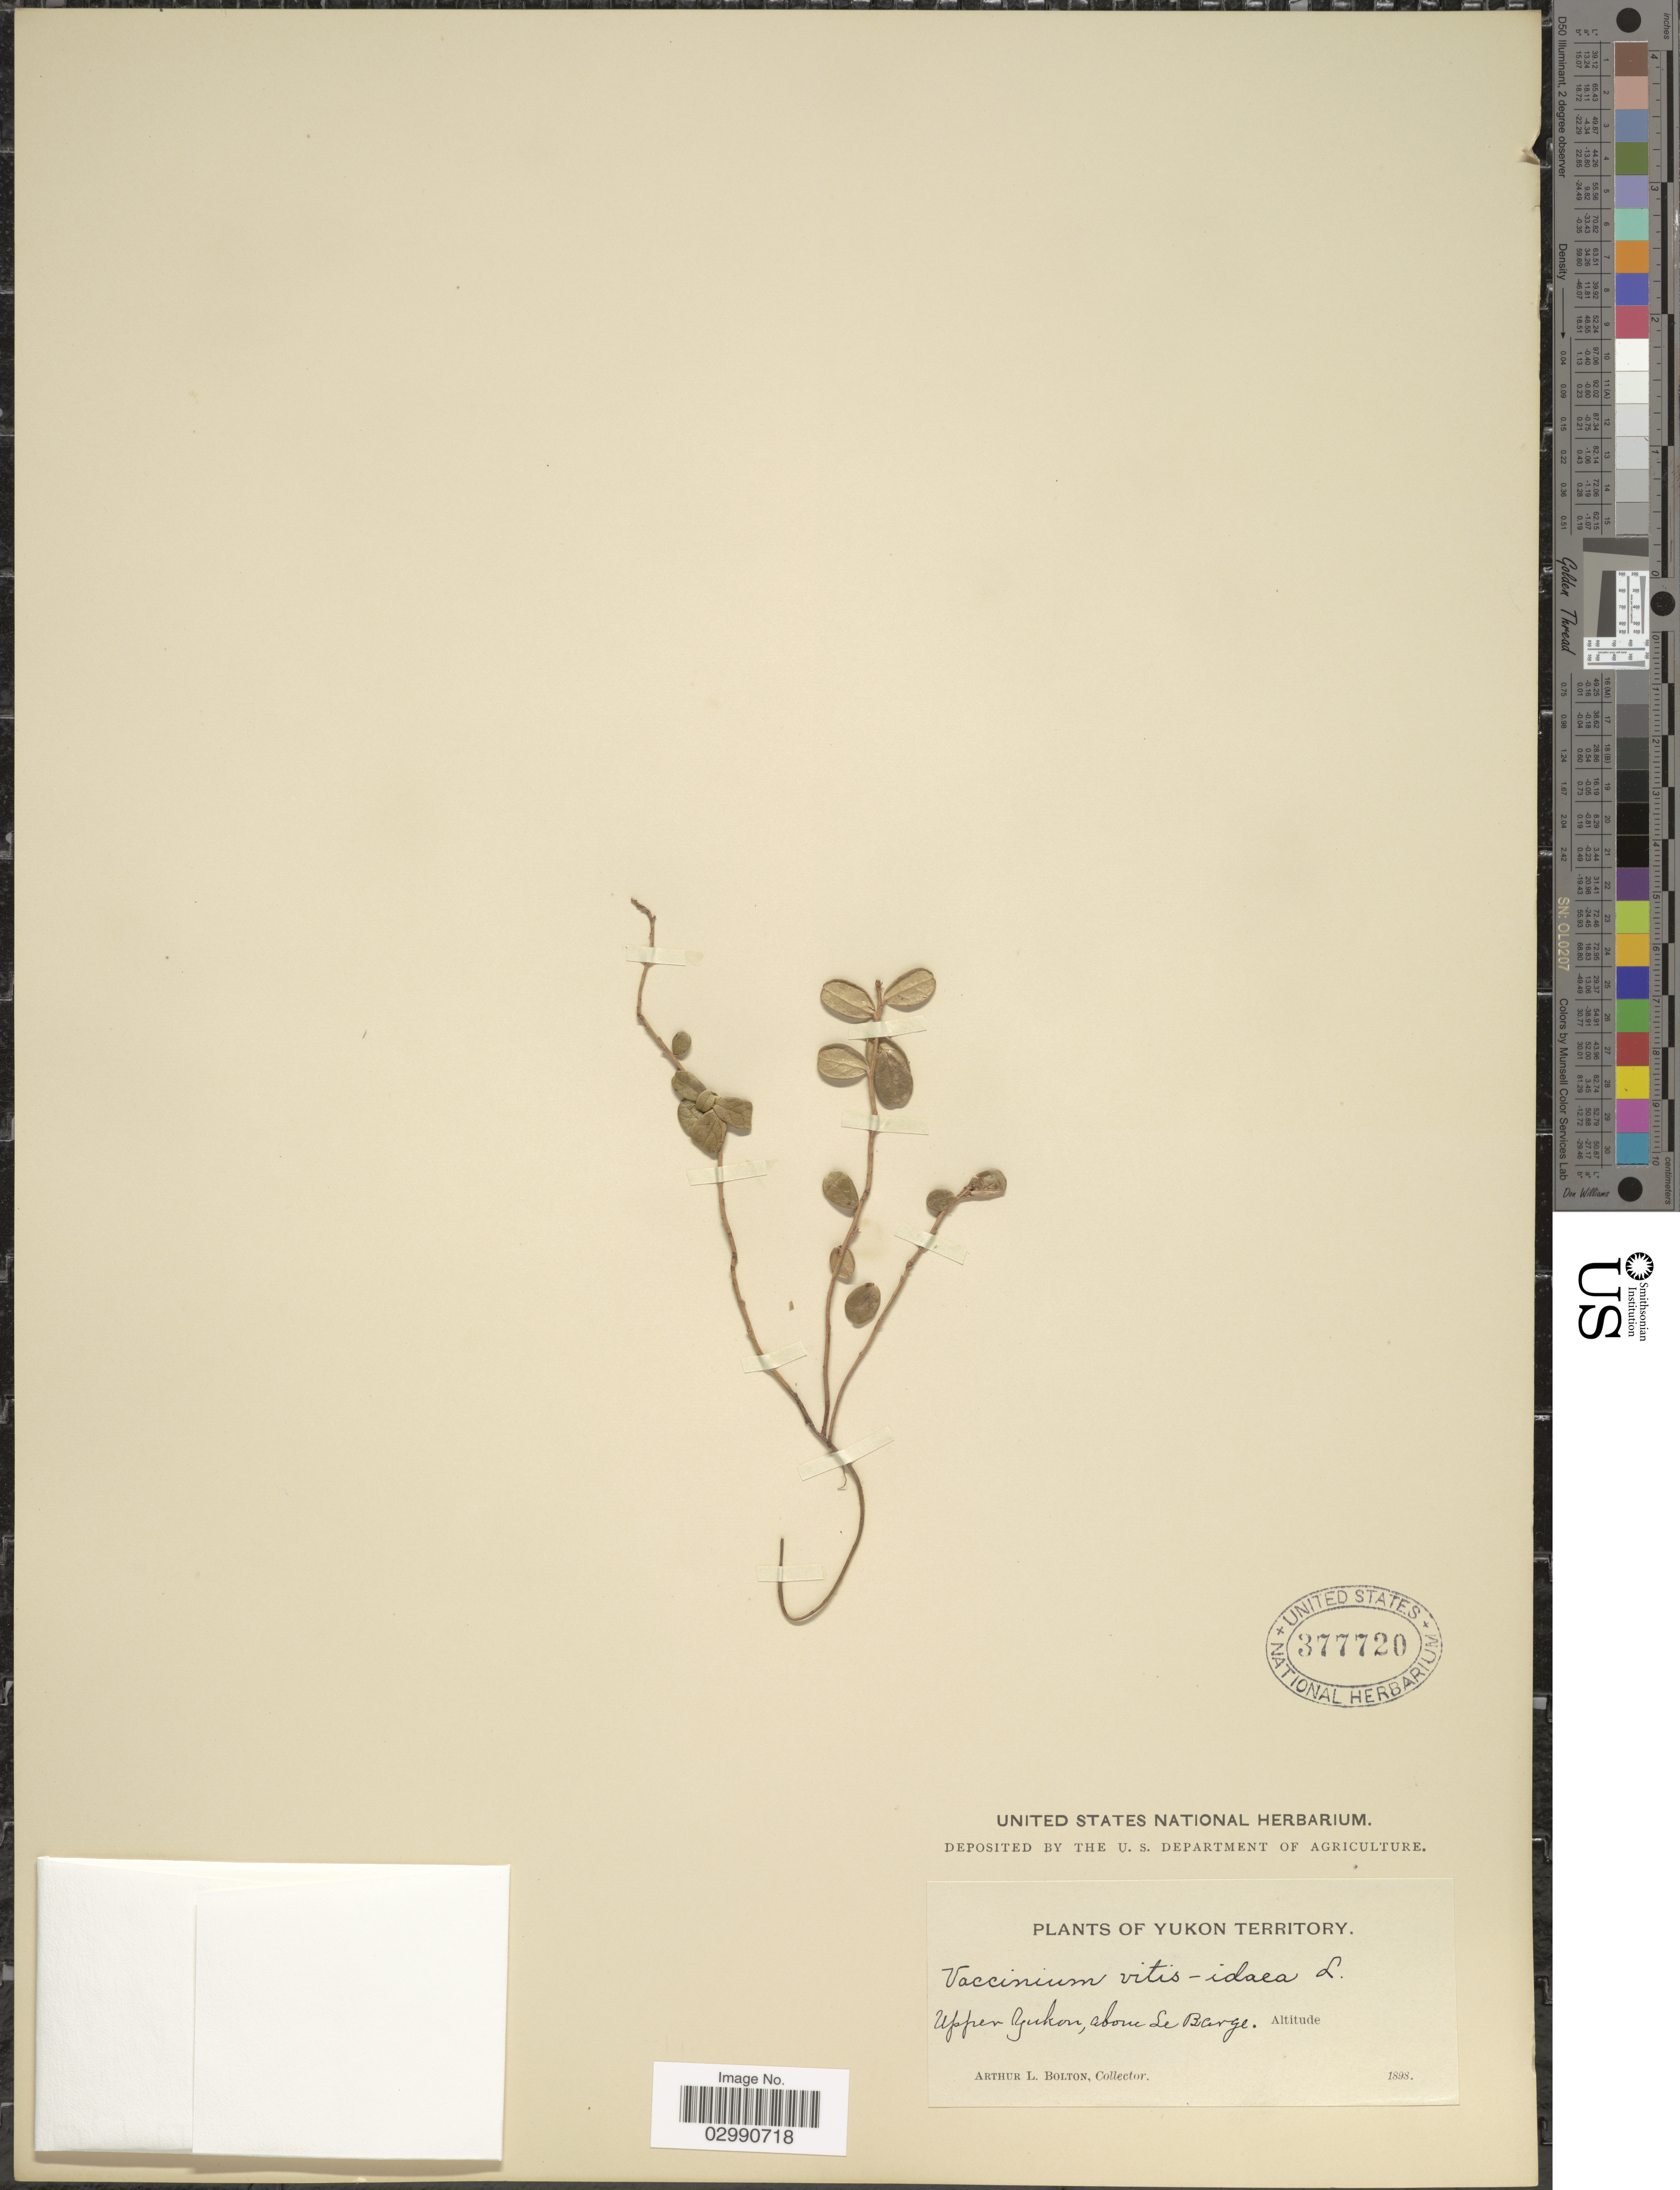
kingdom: Plantae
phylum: Tracheophyta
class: Magnoliopsida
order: Ericales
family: Ericaceae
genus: Vaccinium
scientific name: Vaccinium vitis-idaea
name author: L.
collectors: A. Bolton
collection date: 1898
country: Canada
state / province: Yukon Territory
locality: Upper Yukon, above Le Barge.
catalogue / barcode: US 377720